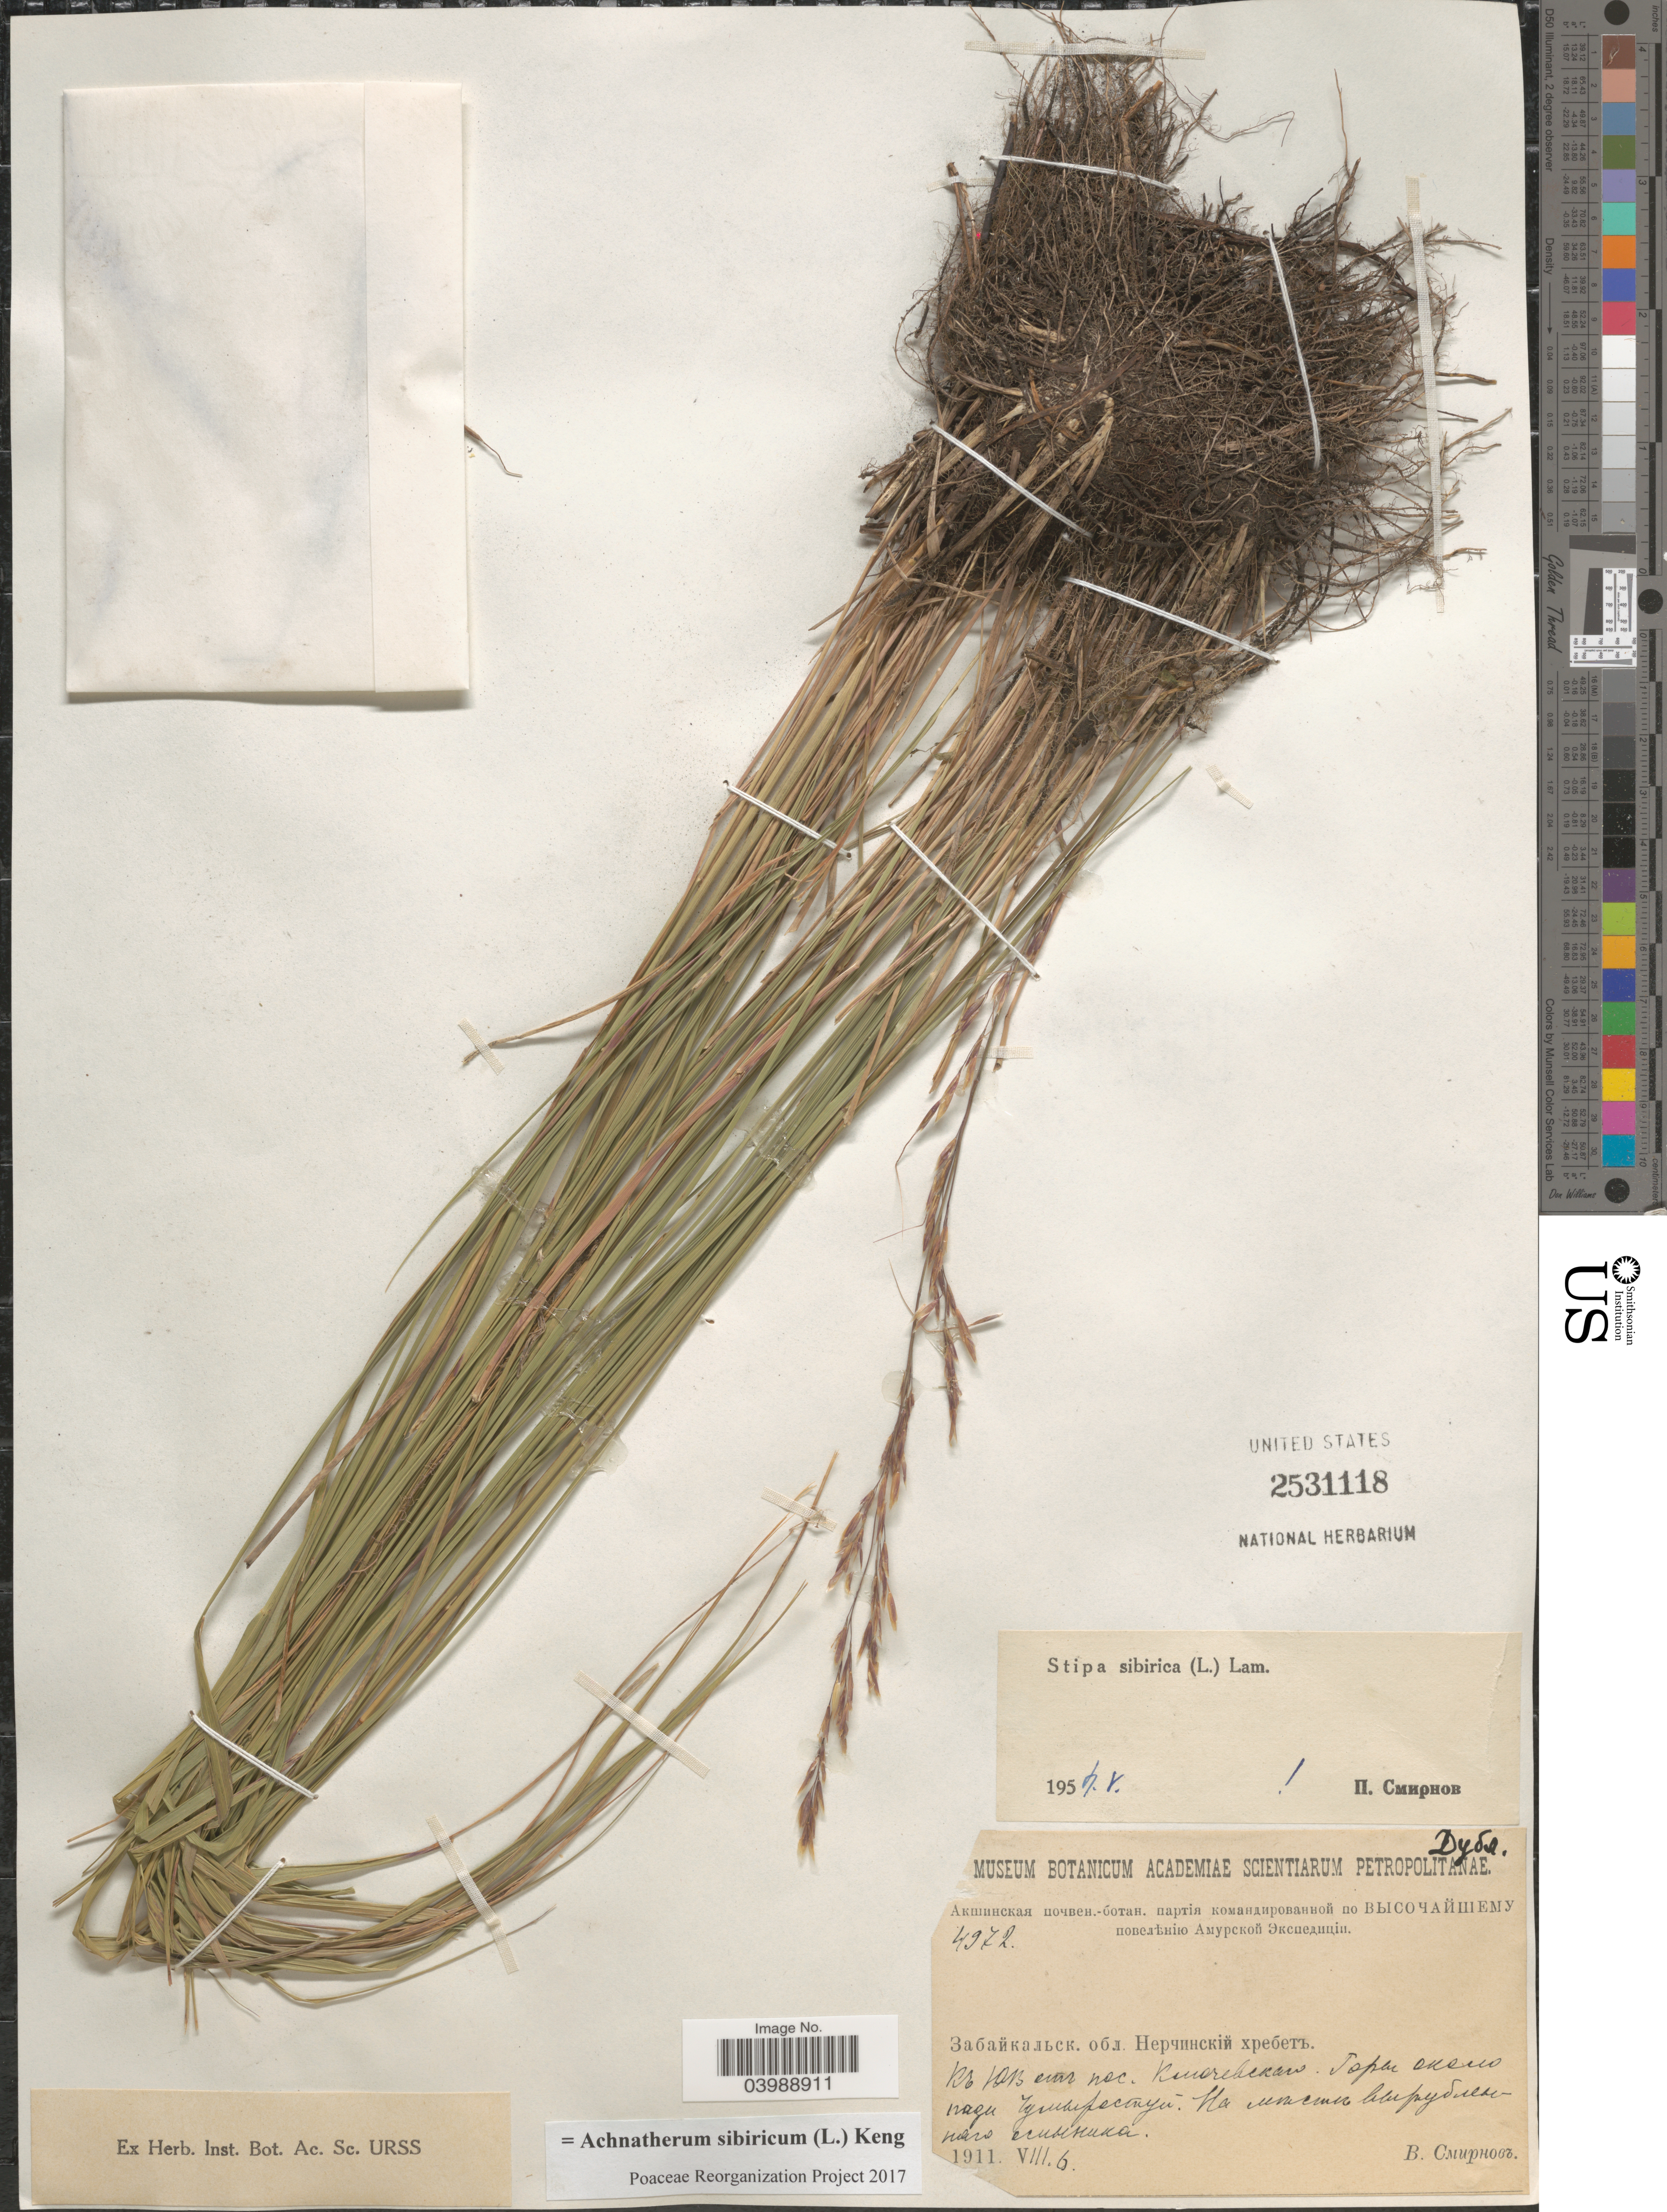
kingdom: Plantae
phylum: Tracheophyta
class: Liliopsida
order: Poales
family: Poaceae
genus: Achnatherum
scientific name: Achnatherum sibiricum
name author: (L.) Keng ex Tzvelev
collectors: V. Smirnov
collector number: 4972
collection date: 1911-08-06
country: Russian Federation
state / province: Zabaykalsky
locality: Nerchenskiy Ridge, SE of village Klyuchevskiy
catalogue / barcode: US 2531118